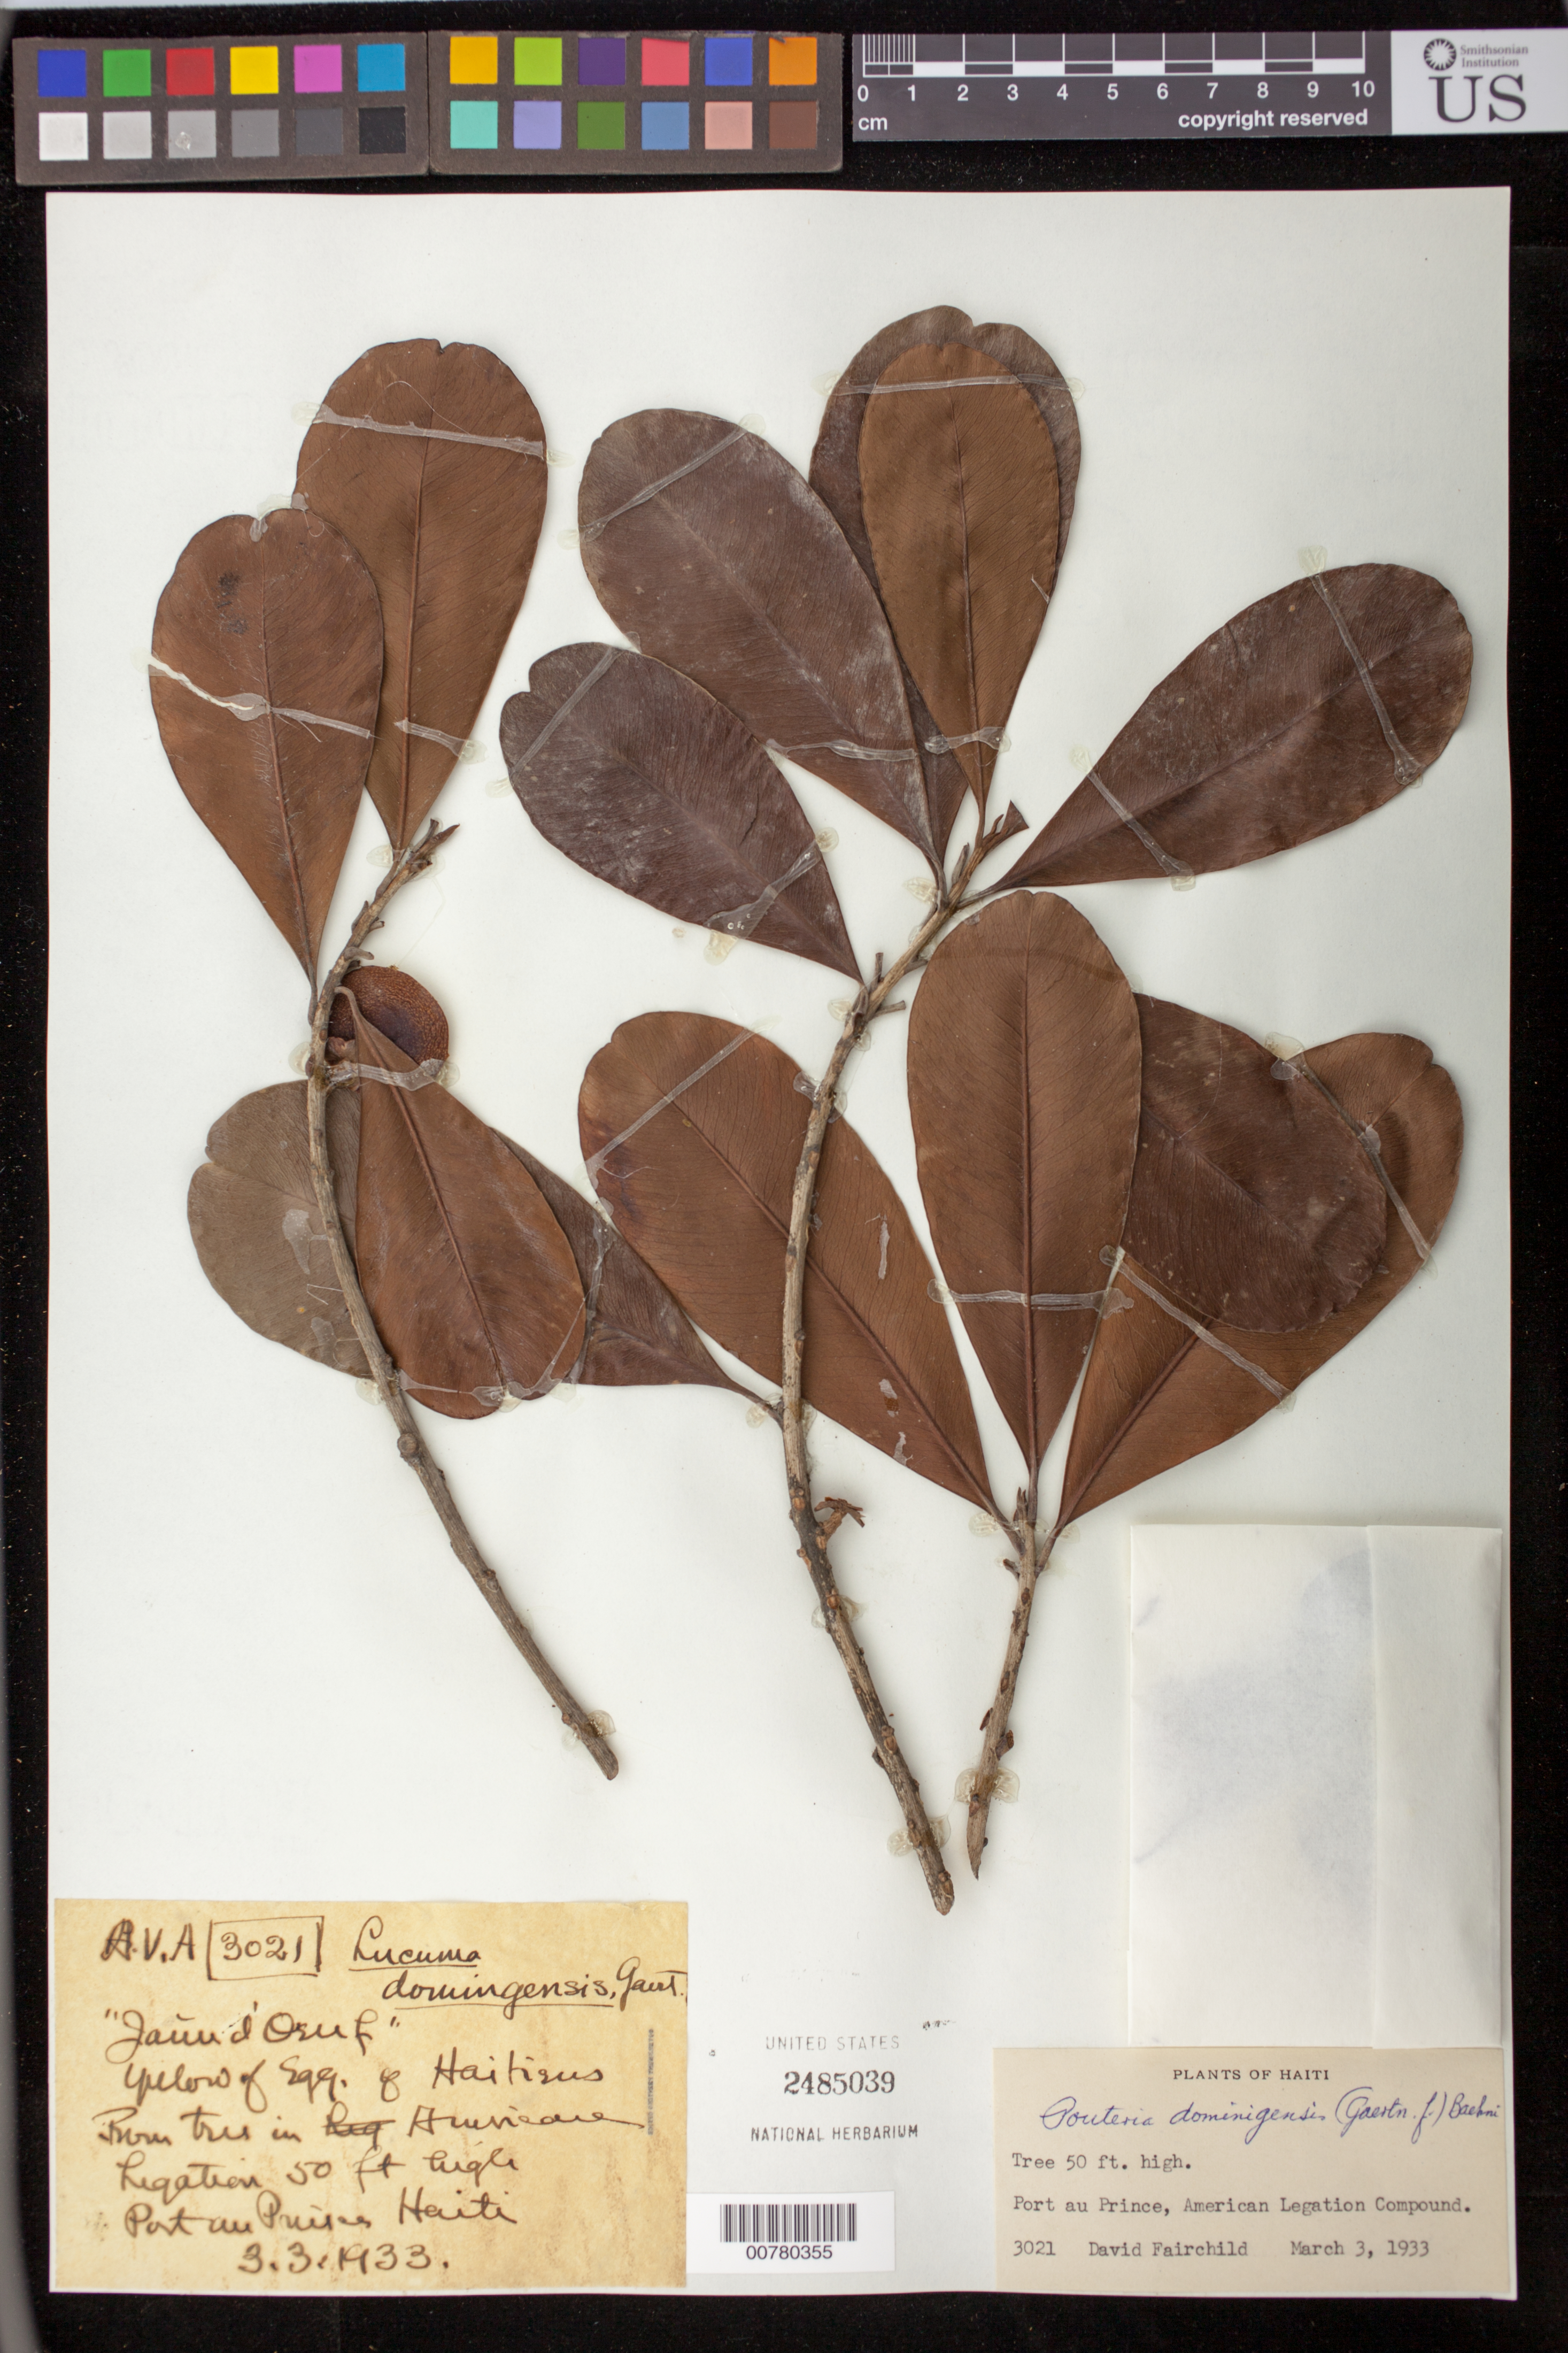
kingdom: Plantae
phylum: Tracheophyta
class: Magnoliopsida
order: Ericales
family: Sapotaceae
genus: Pouteria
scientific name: Pouteria domingensis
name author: (C.F. Gaertn.) Baehni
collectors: D. Fairchild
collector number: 3021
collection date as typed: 03 Mar 1933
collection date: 1933-03-03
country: Haiti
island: Hispaniola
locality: Port-au-Prince, American Legation Compound.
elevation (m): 15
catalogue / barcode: US 2485039